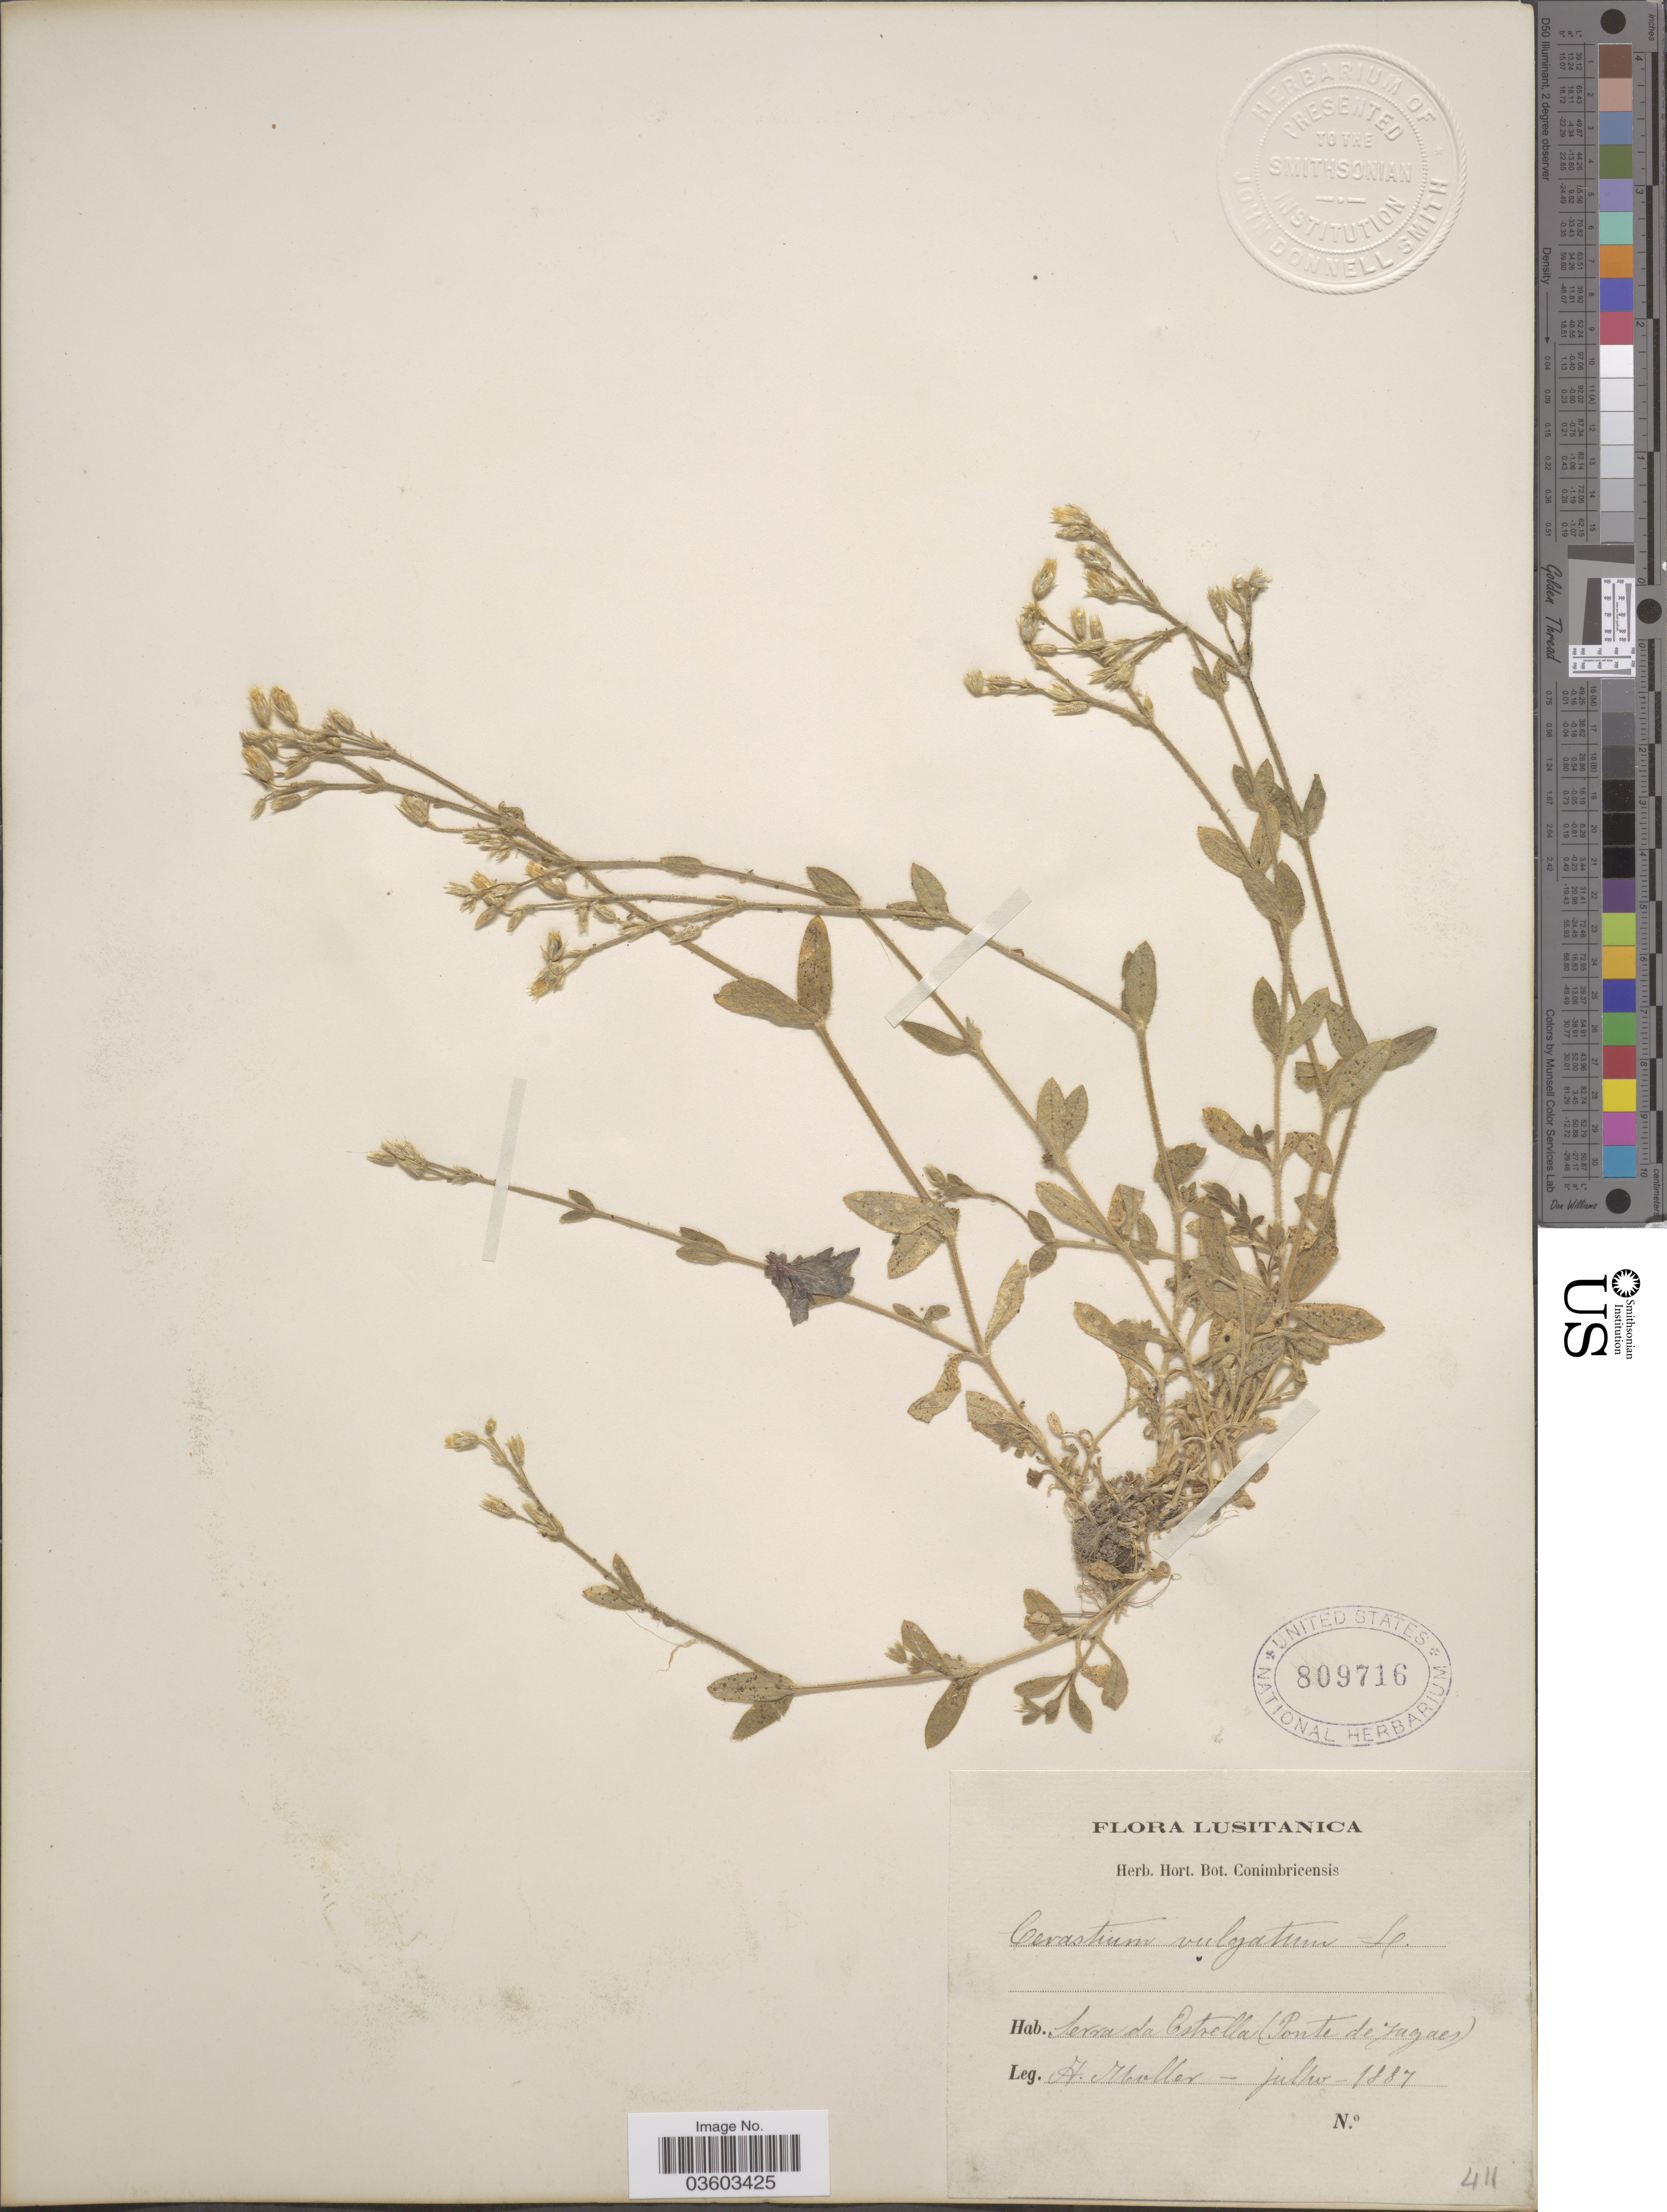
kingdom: Plantae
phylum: Tracheophyta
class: Magnoliopsida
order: Caryophyllales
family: Caryophyllaceae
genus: Cerastium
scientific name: Cerastium vulgatum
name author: L.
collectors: A. Moller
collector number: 411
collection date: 1887-07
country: Portugal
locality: Lusitanica. Serra da Ostrella (Ponte de Jugaes).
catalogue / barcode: US 809716